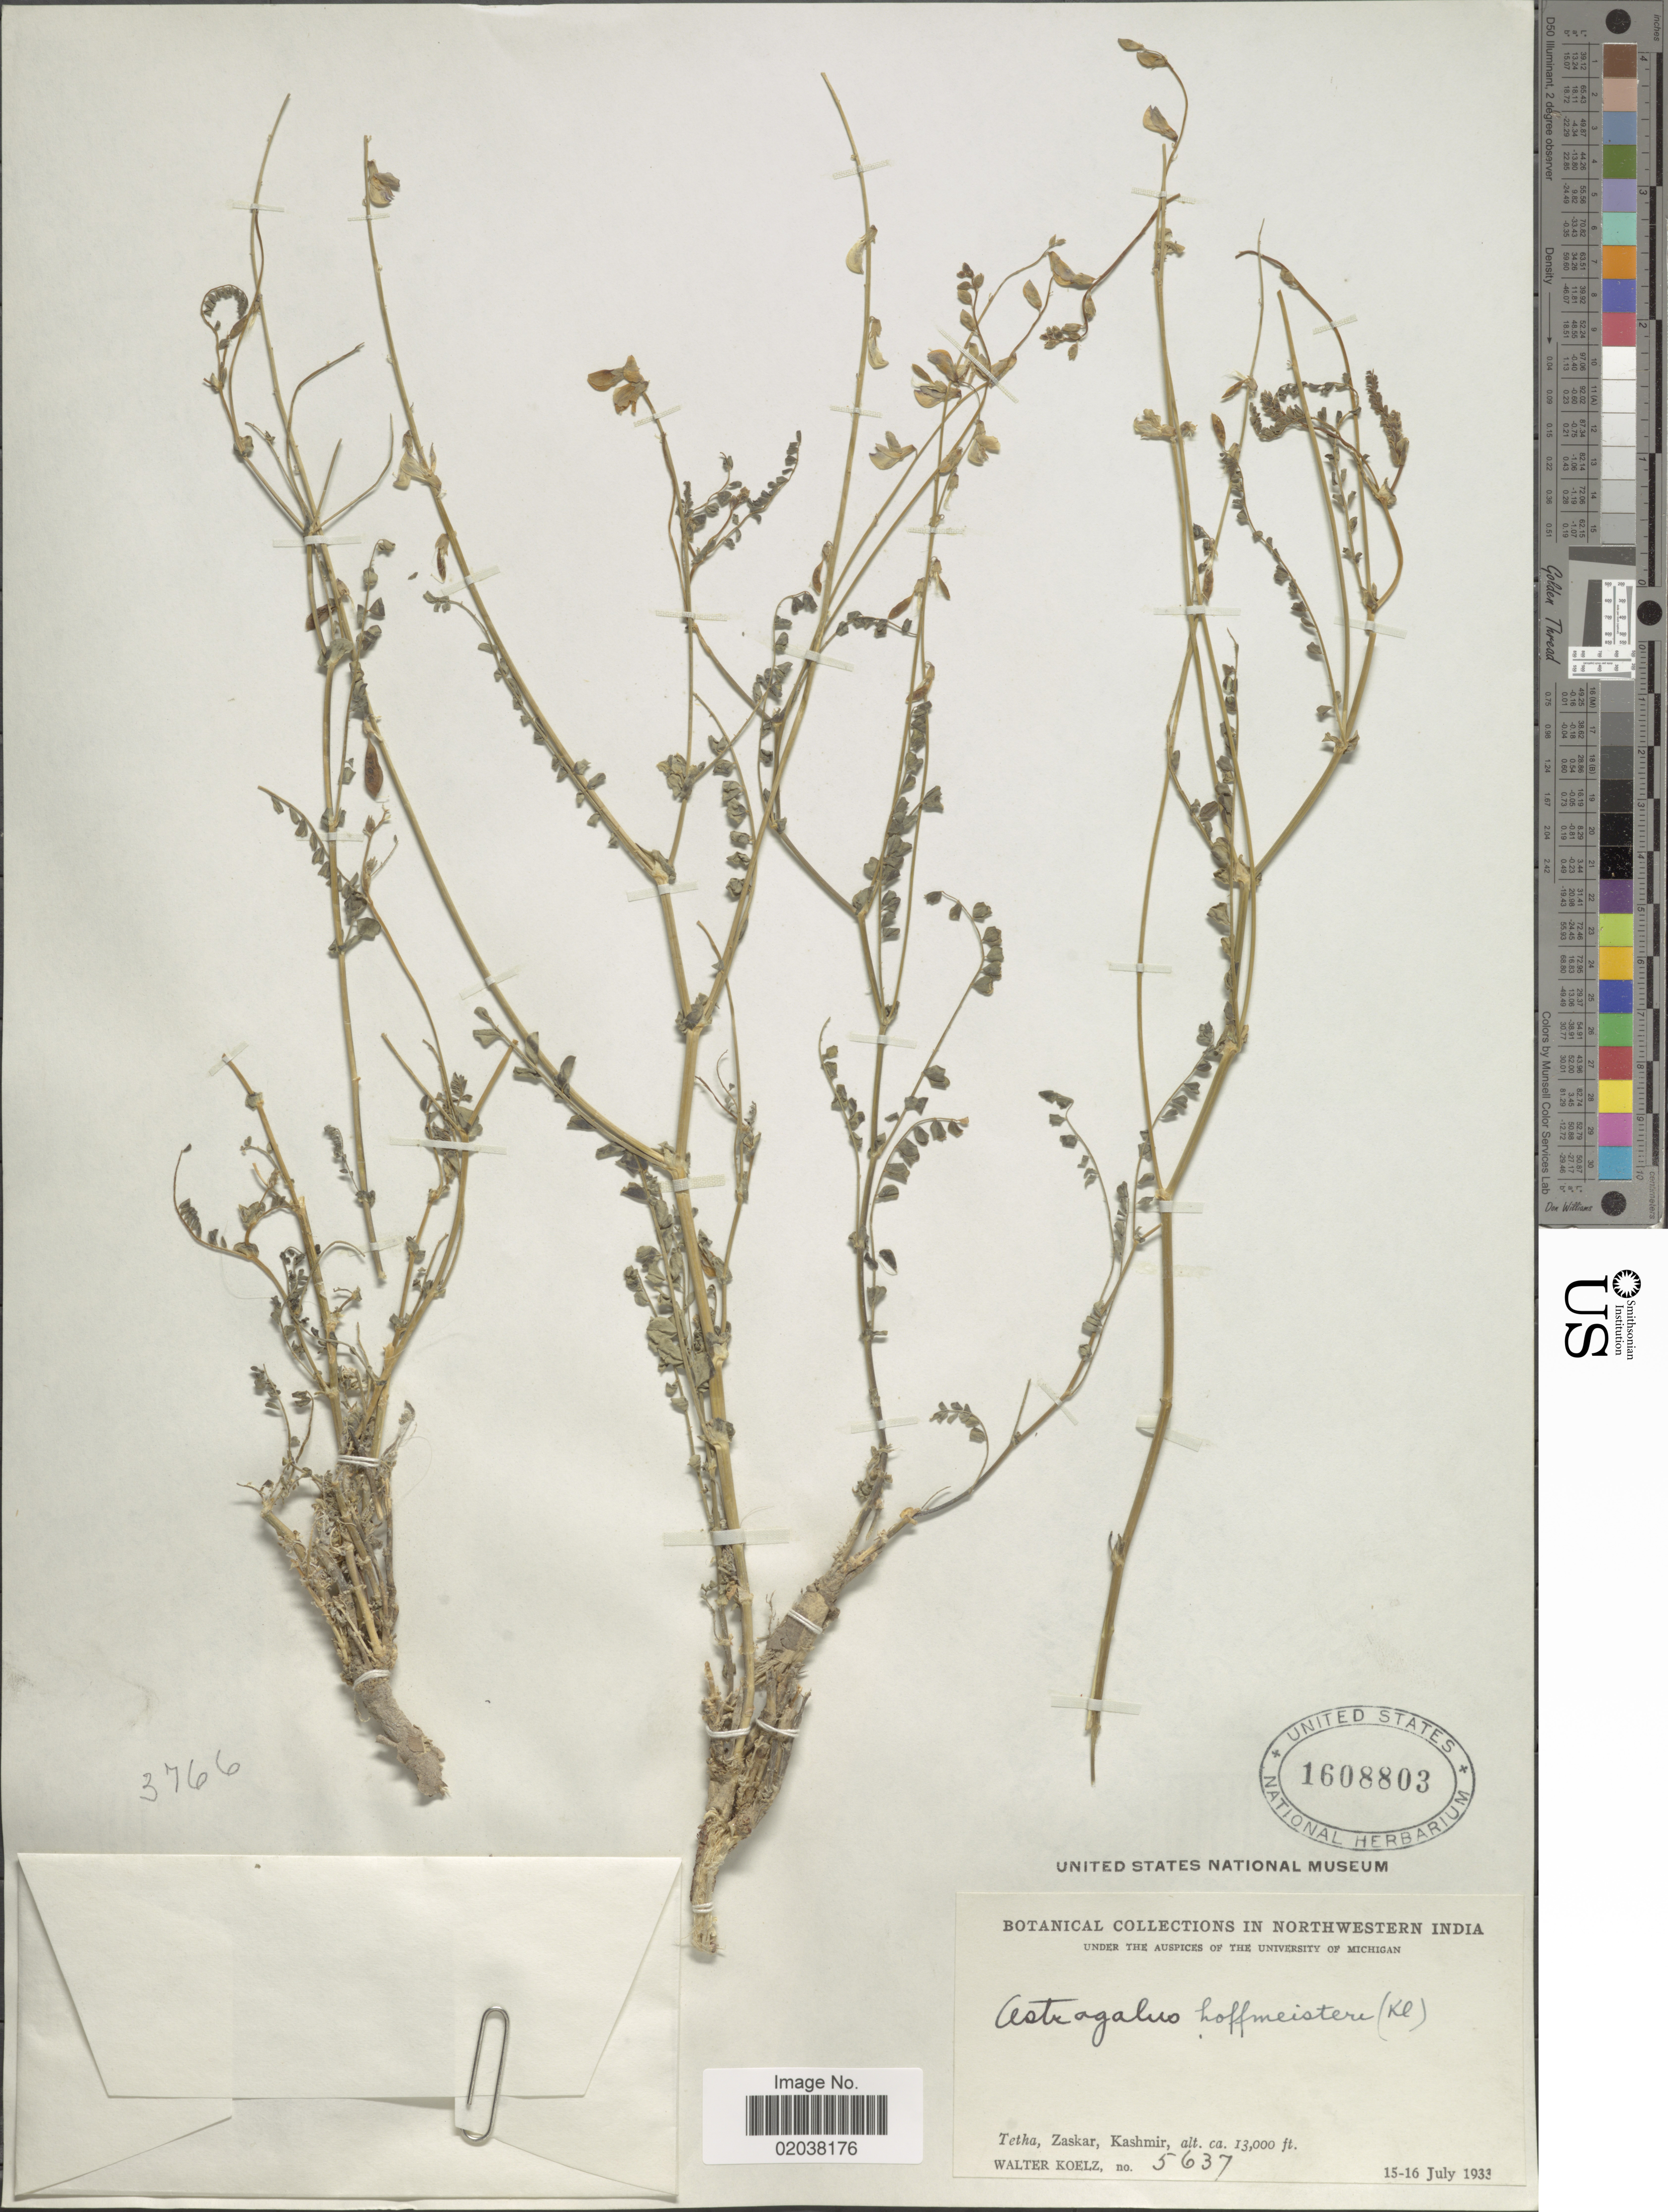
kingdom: Plantae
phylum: Tracheophyta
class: Magnoliopsida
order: Fabales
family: Fabaceae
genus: Astragalus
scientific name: Astragalus hoffmeisteri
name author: (Klotzsch) Ali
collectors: W. N. Koelz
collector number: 5637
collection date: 1933-07-15/1933-07-16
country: India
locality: Northwestern India, Tetha, Zaskar, Kashmir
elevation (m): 3962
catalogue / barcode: US 1608803